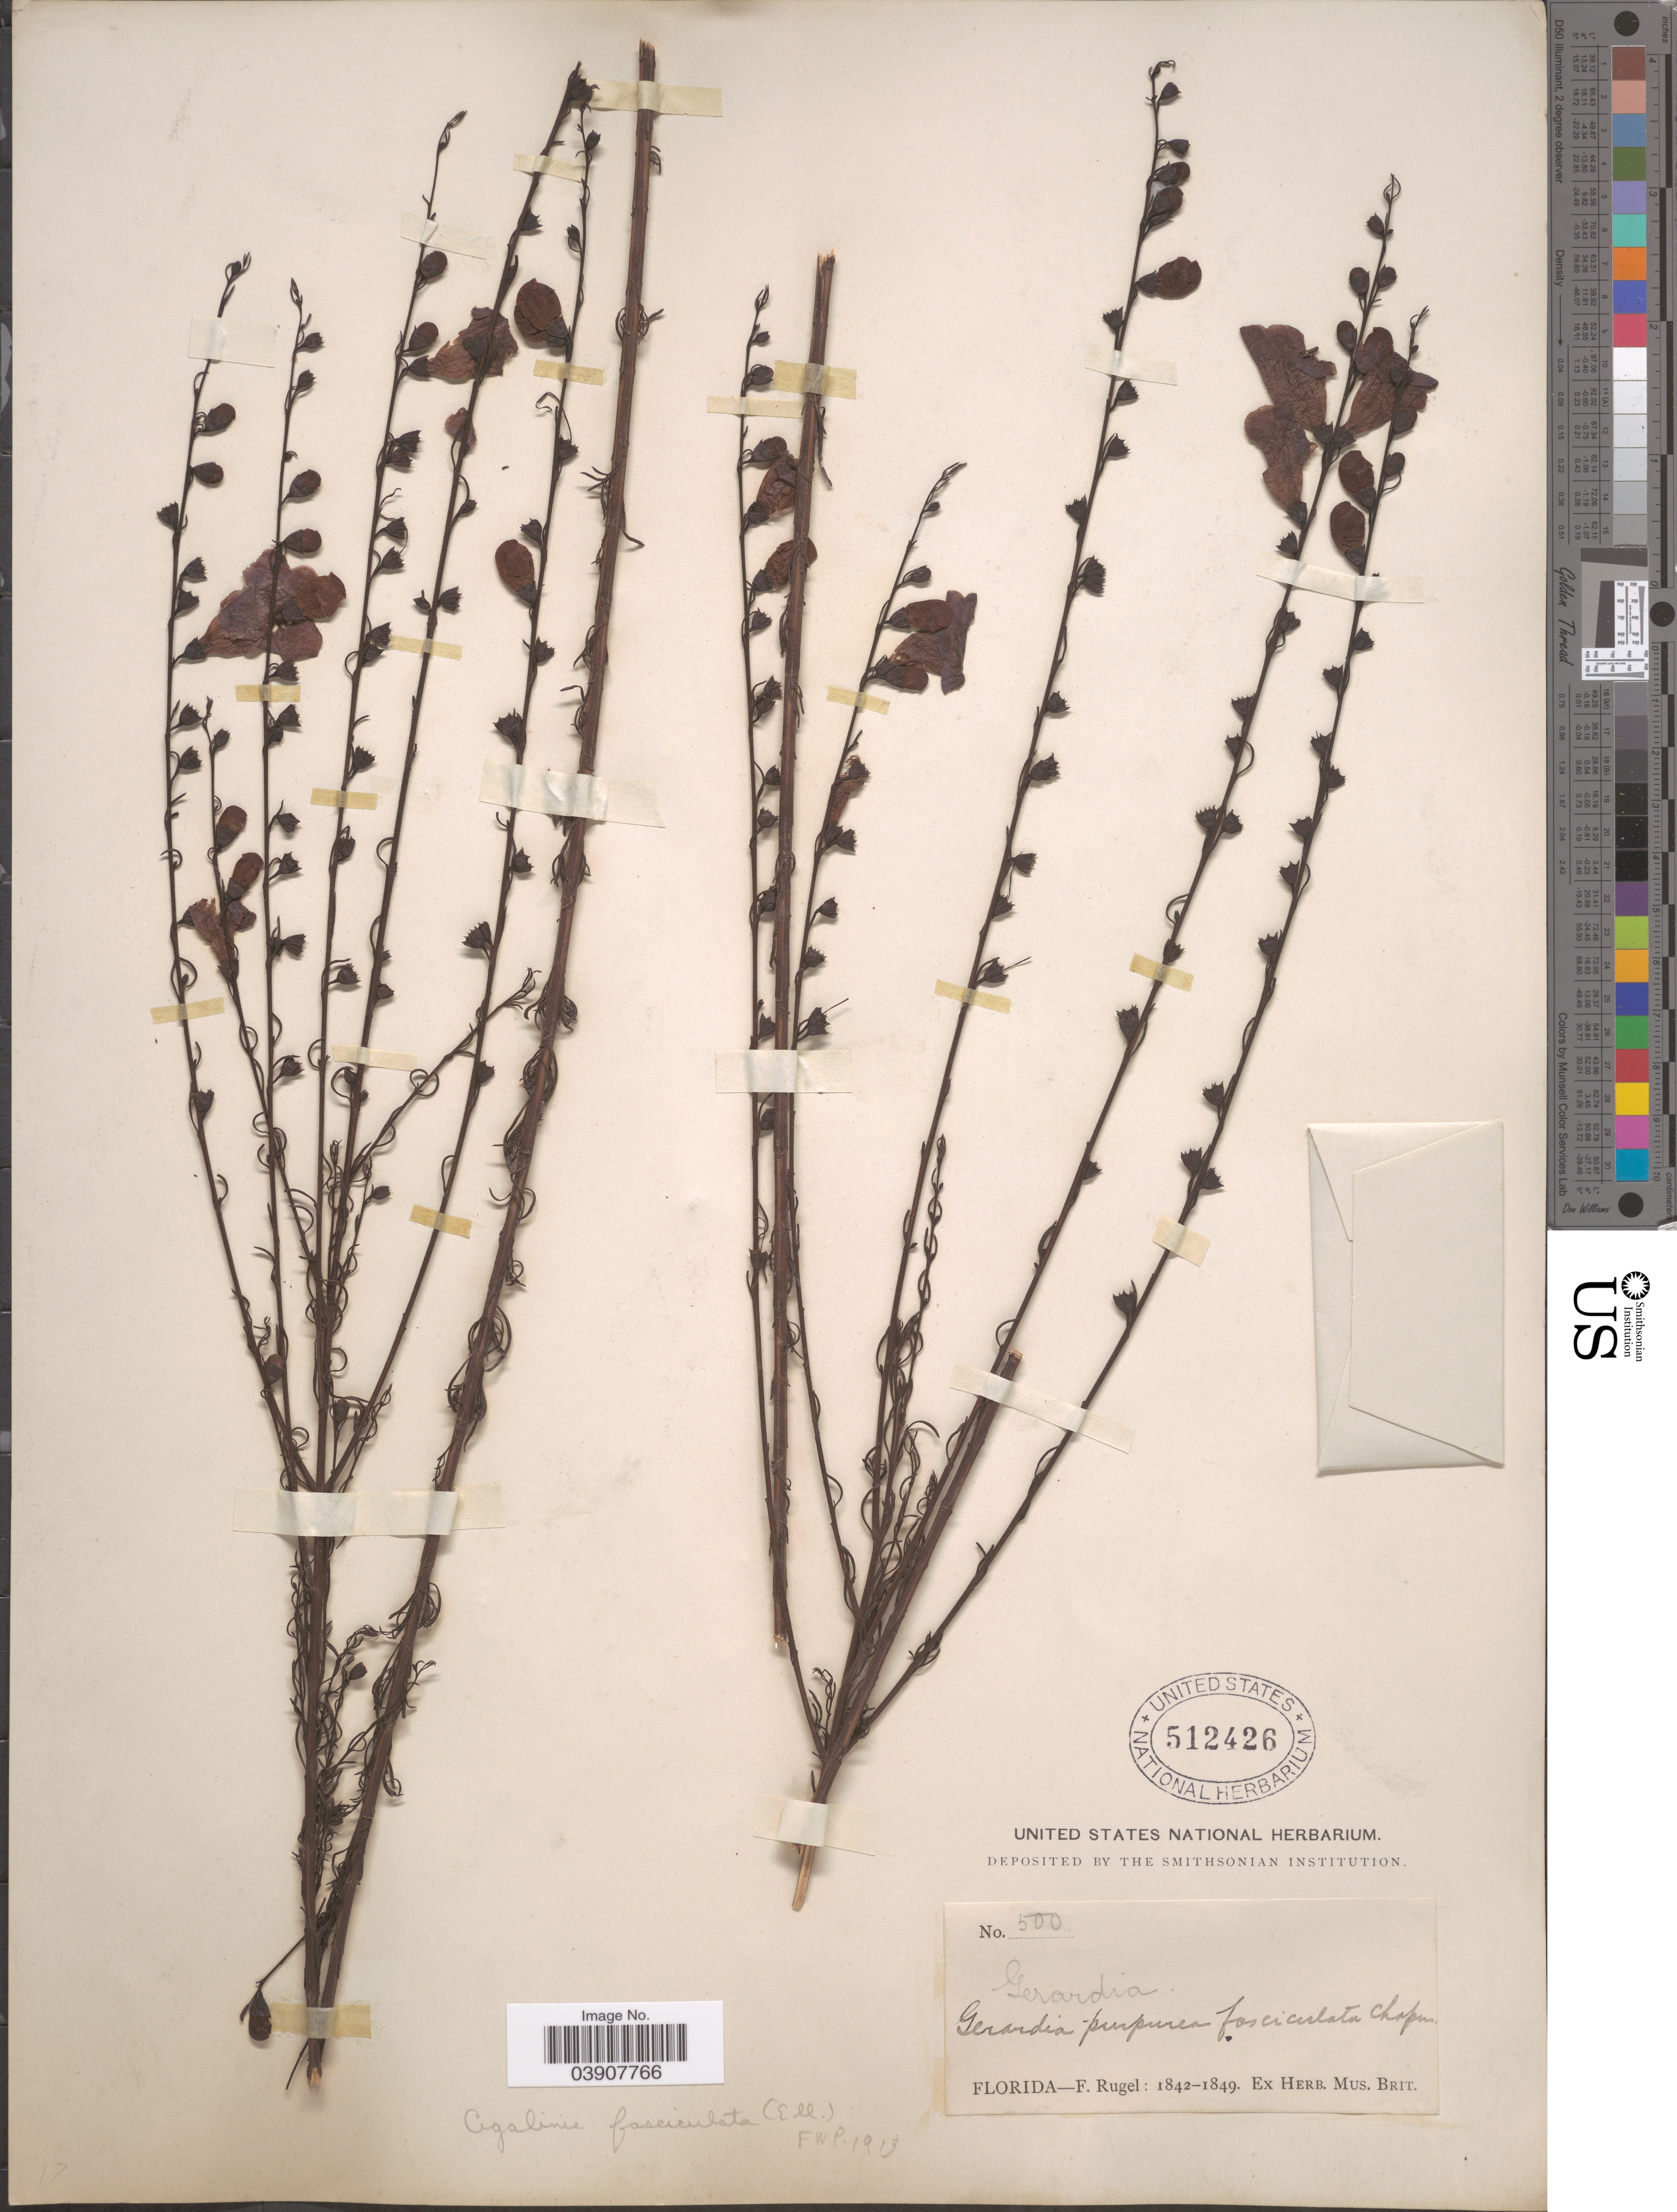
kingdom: Plantae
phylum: Tracheophyta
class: Magnoliopsida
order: Lamiales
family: Orobanchaceae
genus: Agalinis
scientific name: Agalinis fasciculata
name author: (Elliott) Raf.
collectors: F. Rugel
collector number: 500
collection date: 1842/1849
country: United States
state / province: Florida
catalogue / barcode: US 512426